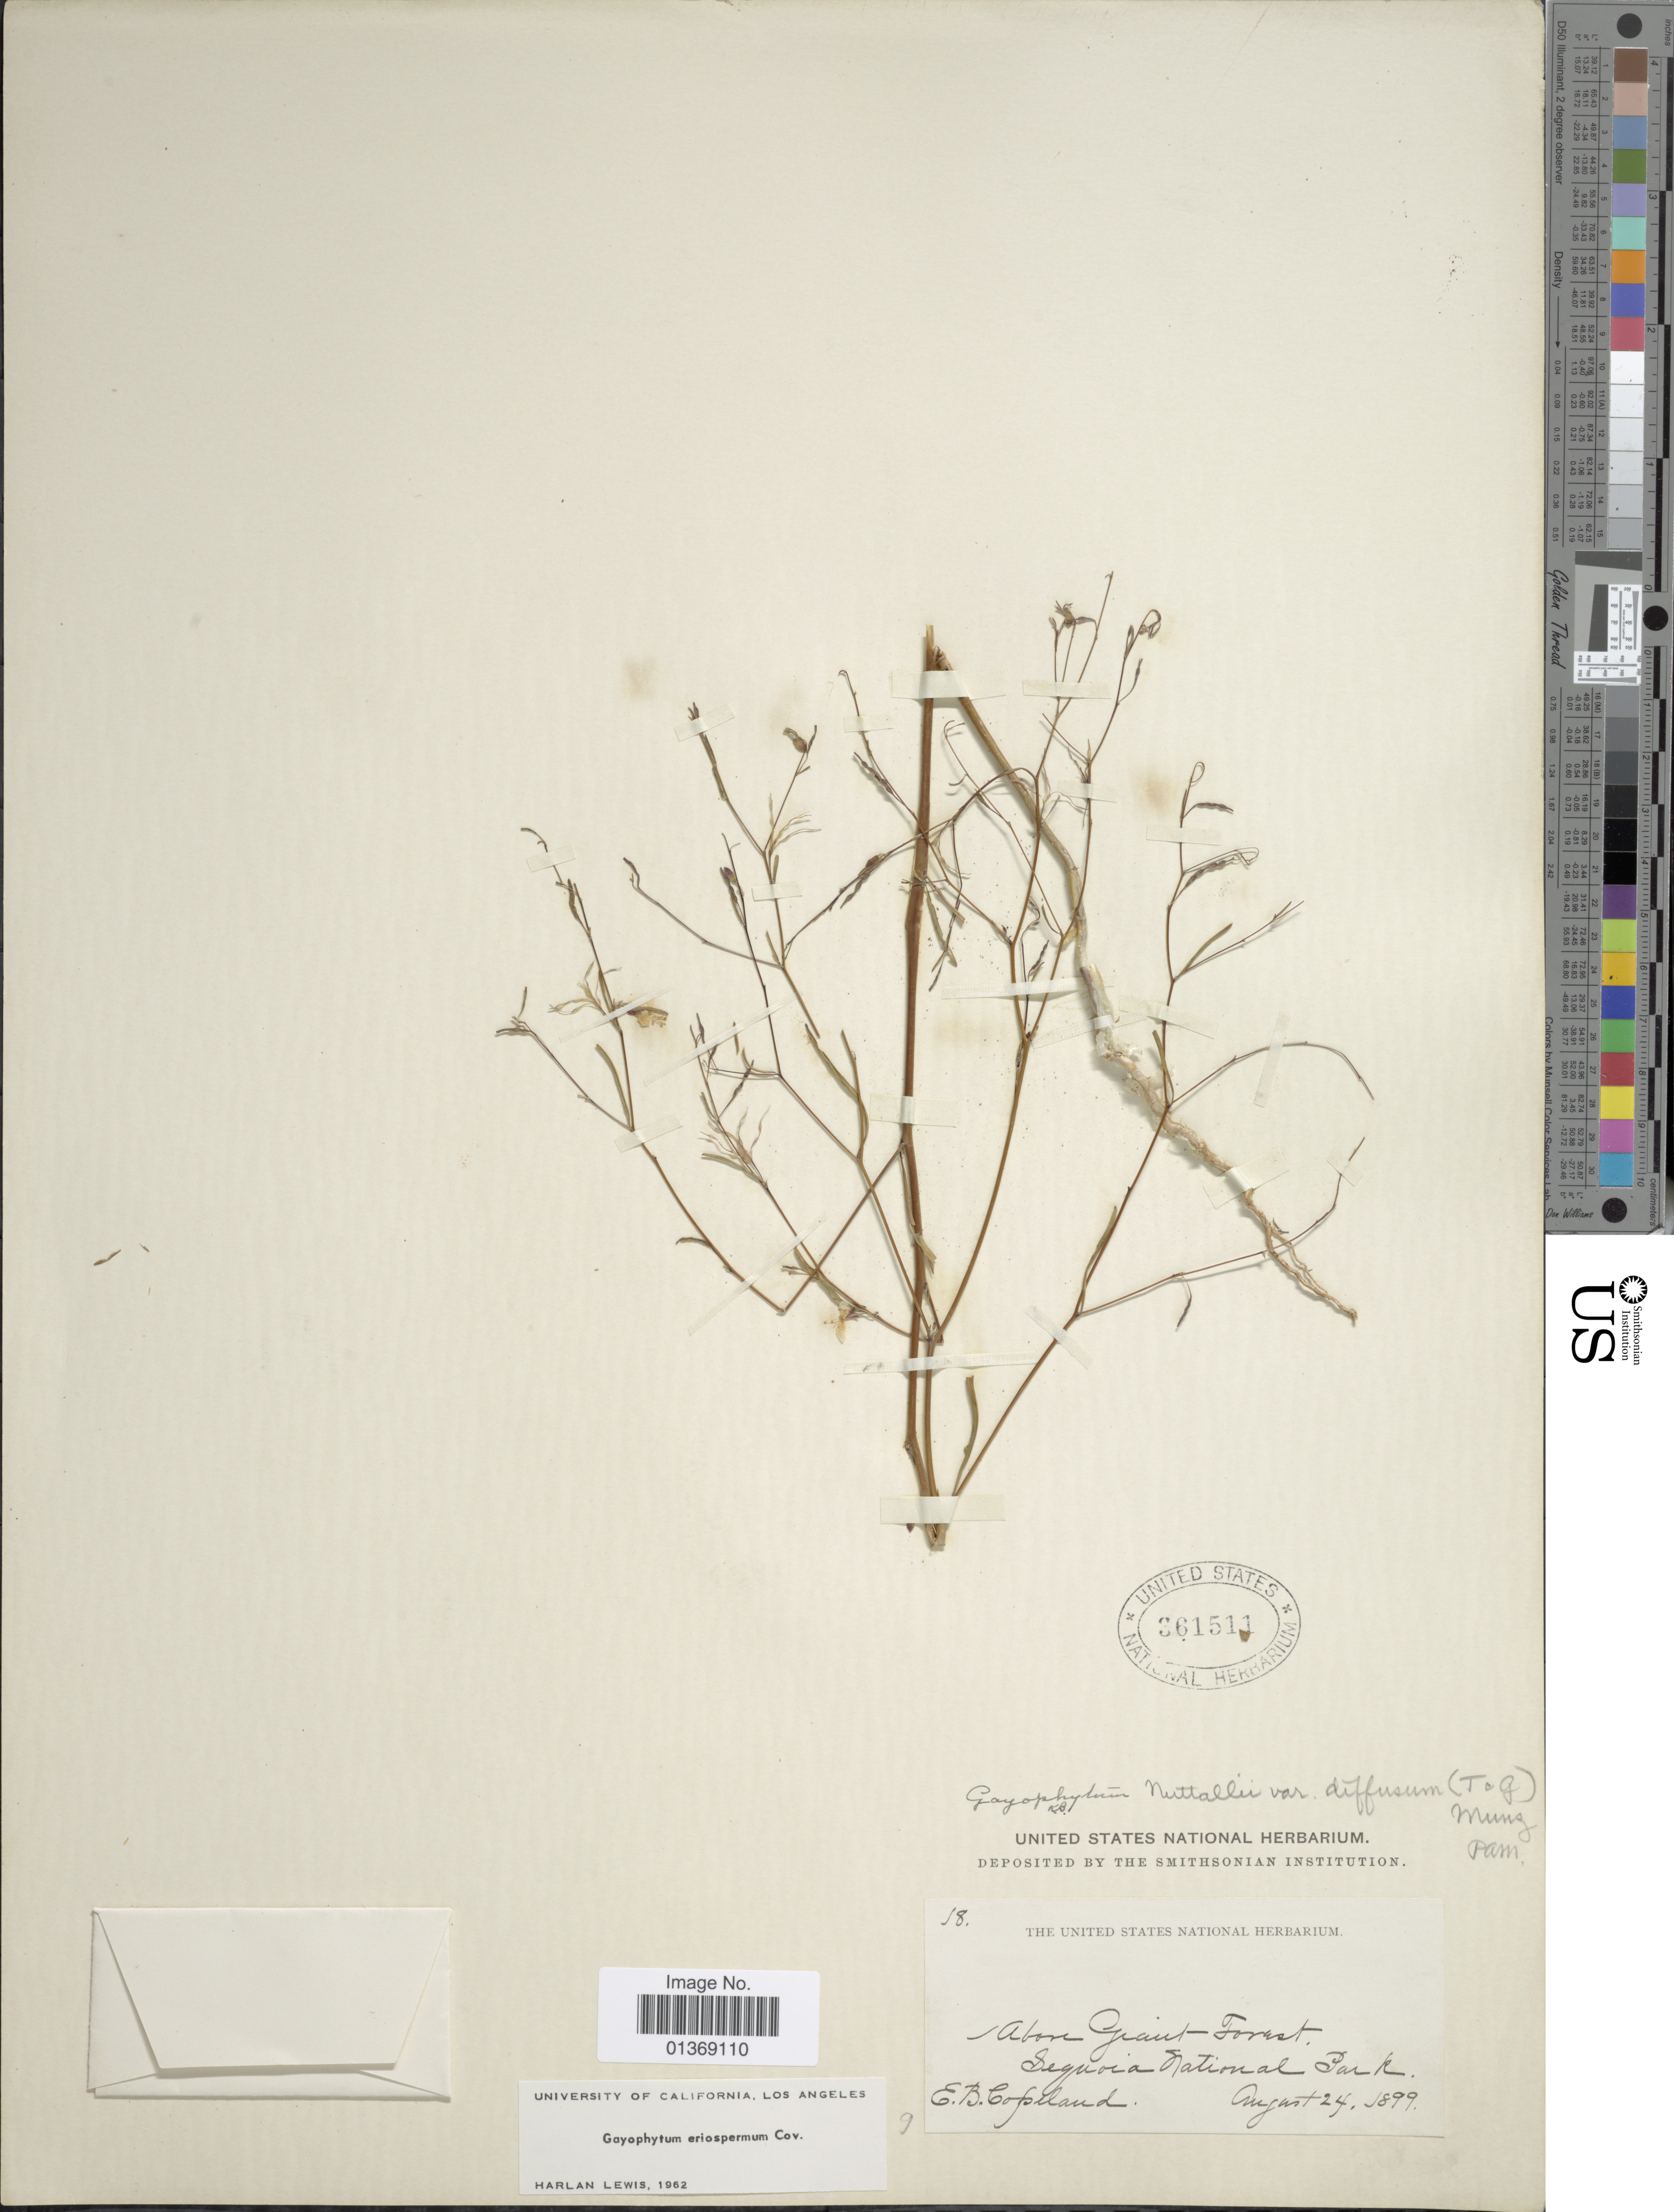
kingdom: Plantae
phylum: Tracheophyta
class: Magnoliopsida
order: Myrtales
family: Onagraceae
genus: Gayophytum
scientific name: Gayophytum eriospermum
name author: Coville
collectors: E. B. Copeland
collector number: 18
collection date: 1899-08-24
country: United States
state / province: California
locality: Sequoia National Park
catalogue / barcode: US 361511